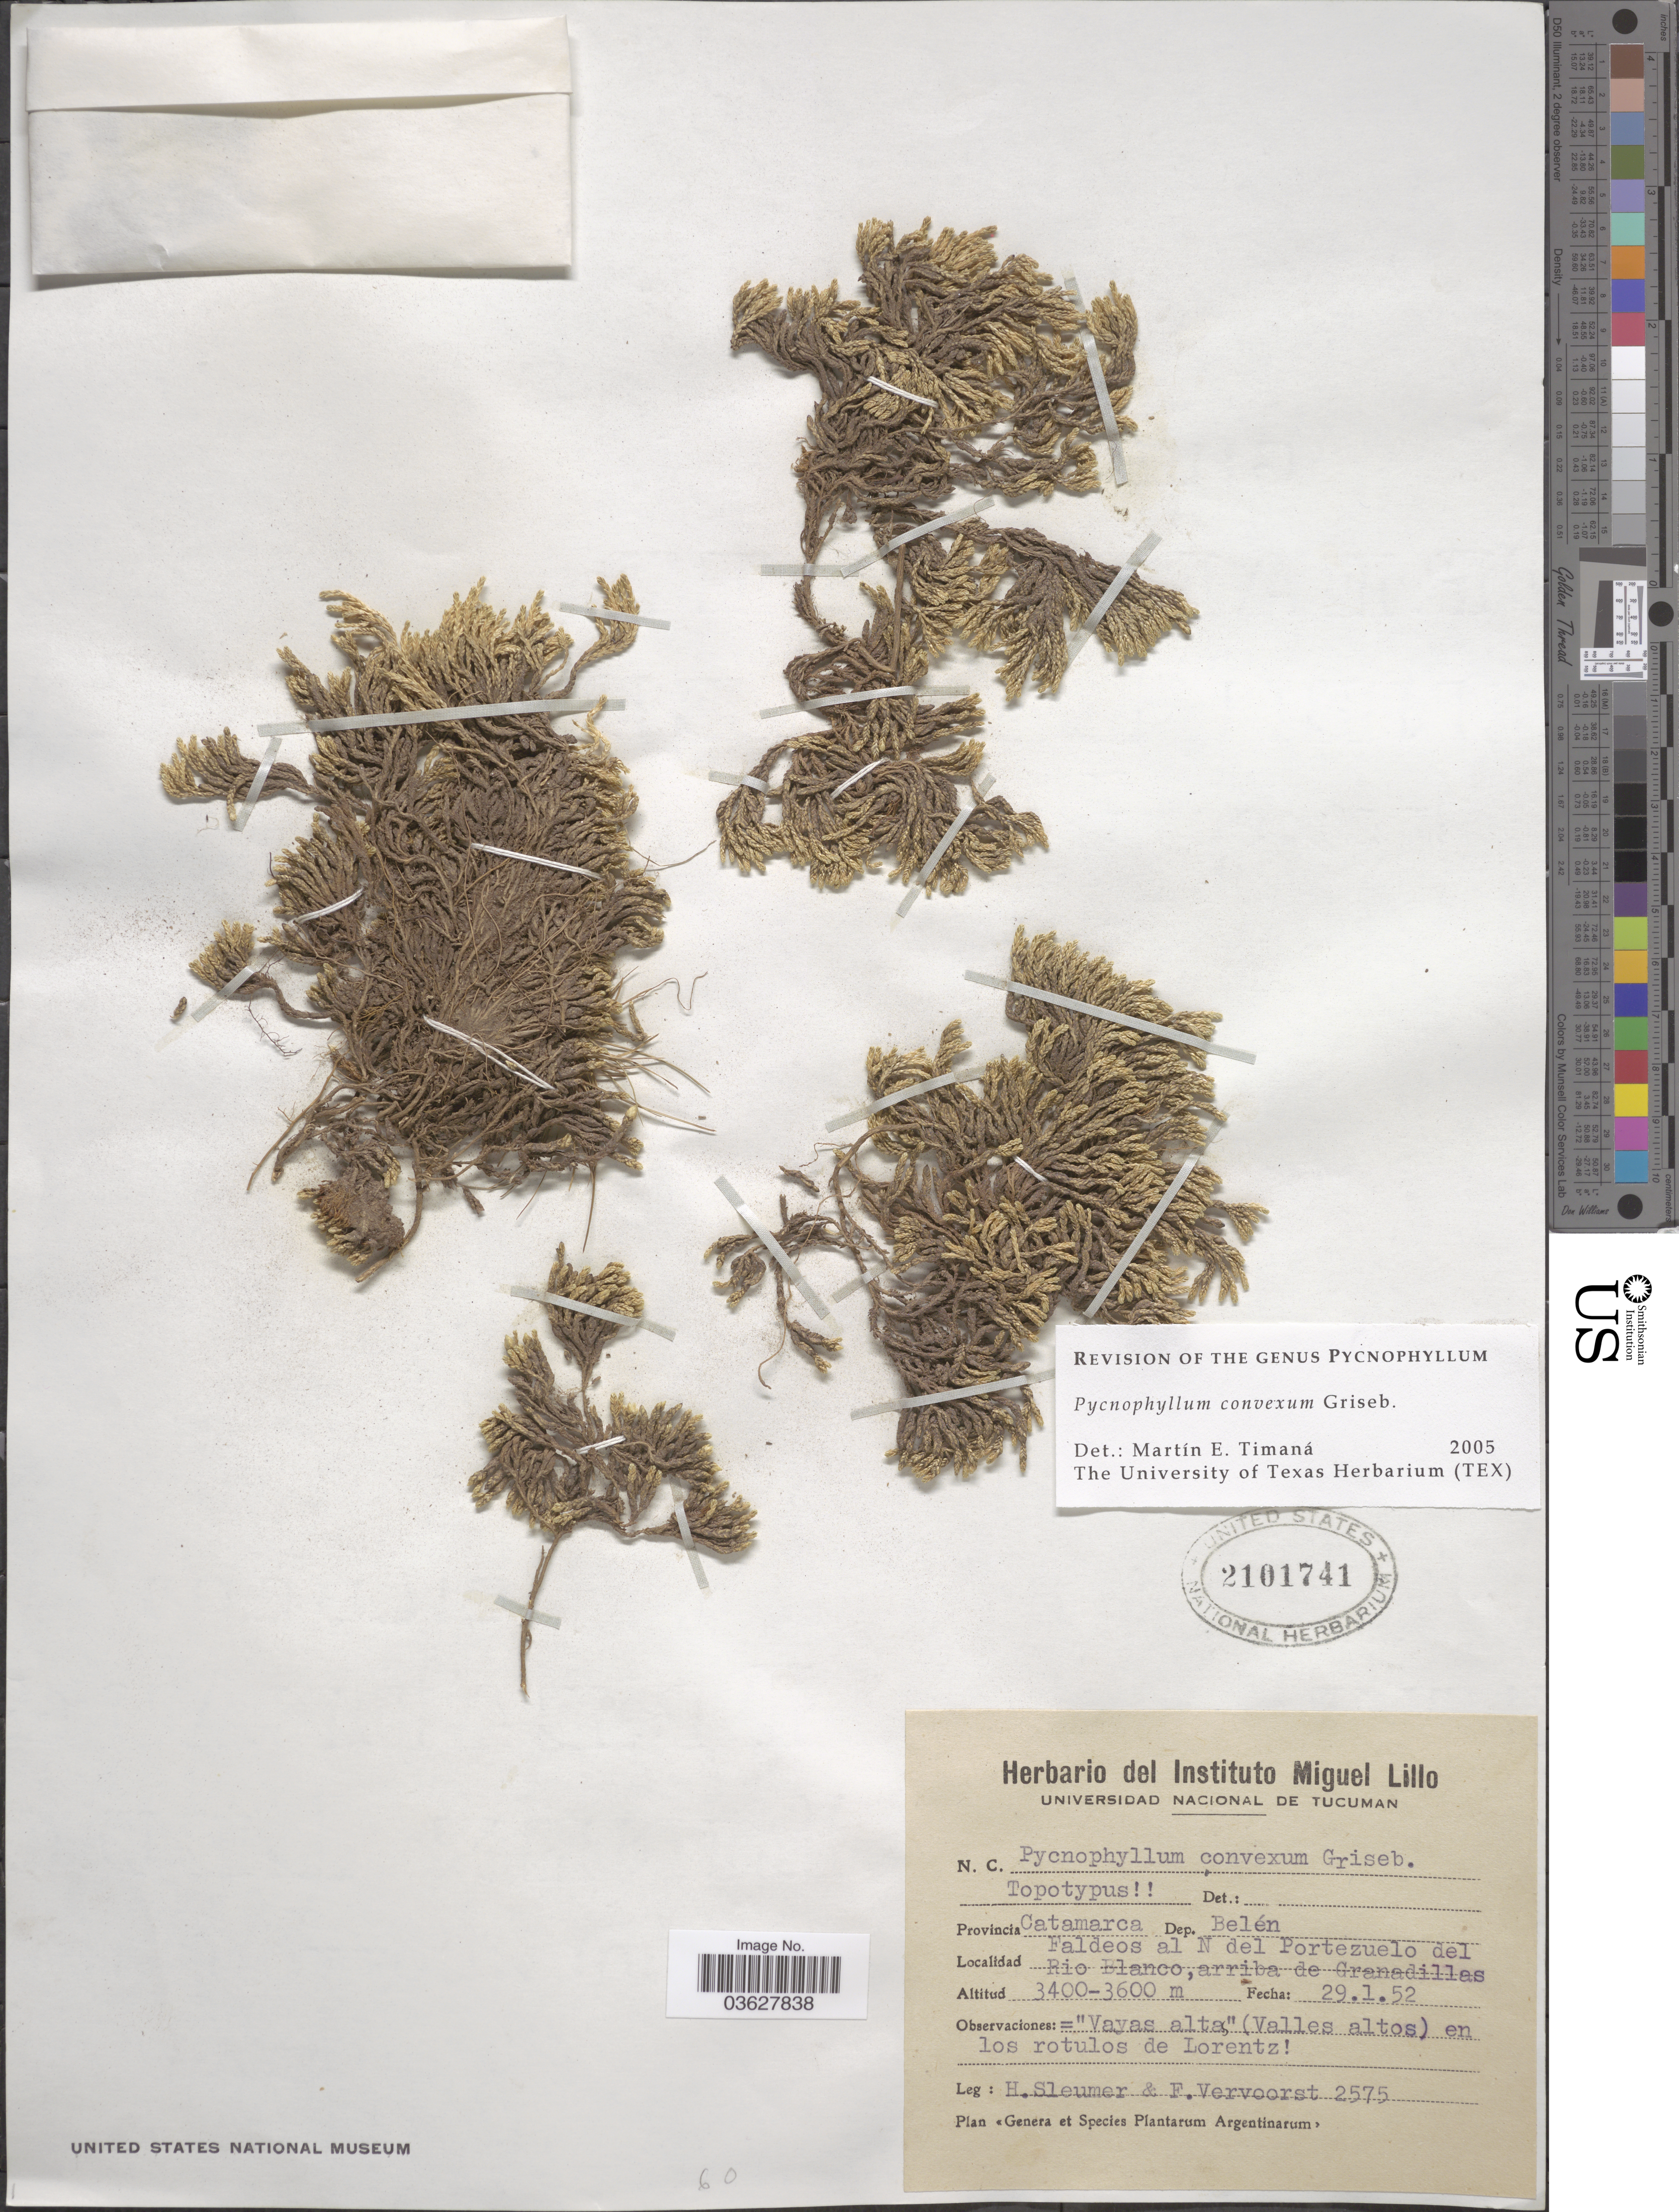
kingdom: Plantae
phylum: Tracheophyta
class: Magnoliopsida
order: Caryophyllales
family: Caryophyllaceae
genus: Pycnophyllum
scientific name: Pycnophyllum convexum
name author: Griseb.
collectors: H. O. Sleumer & F. Vervoorst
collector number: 2575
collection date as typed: Transcribed d/m/y: 29/1/52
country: Argentina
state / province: Catamarca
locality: Dep. Belén. Faldeos al N del Portezuelo del Rio Blanco, arriba de Granadillas.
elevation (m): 3400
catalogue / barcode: US 2101741